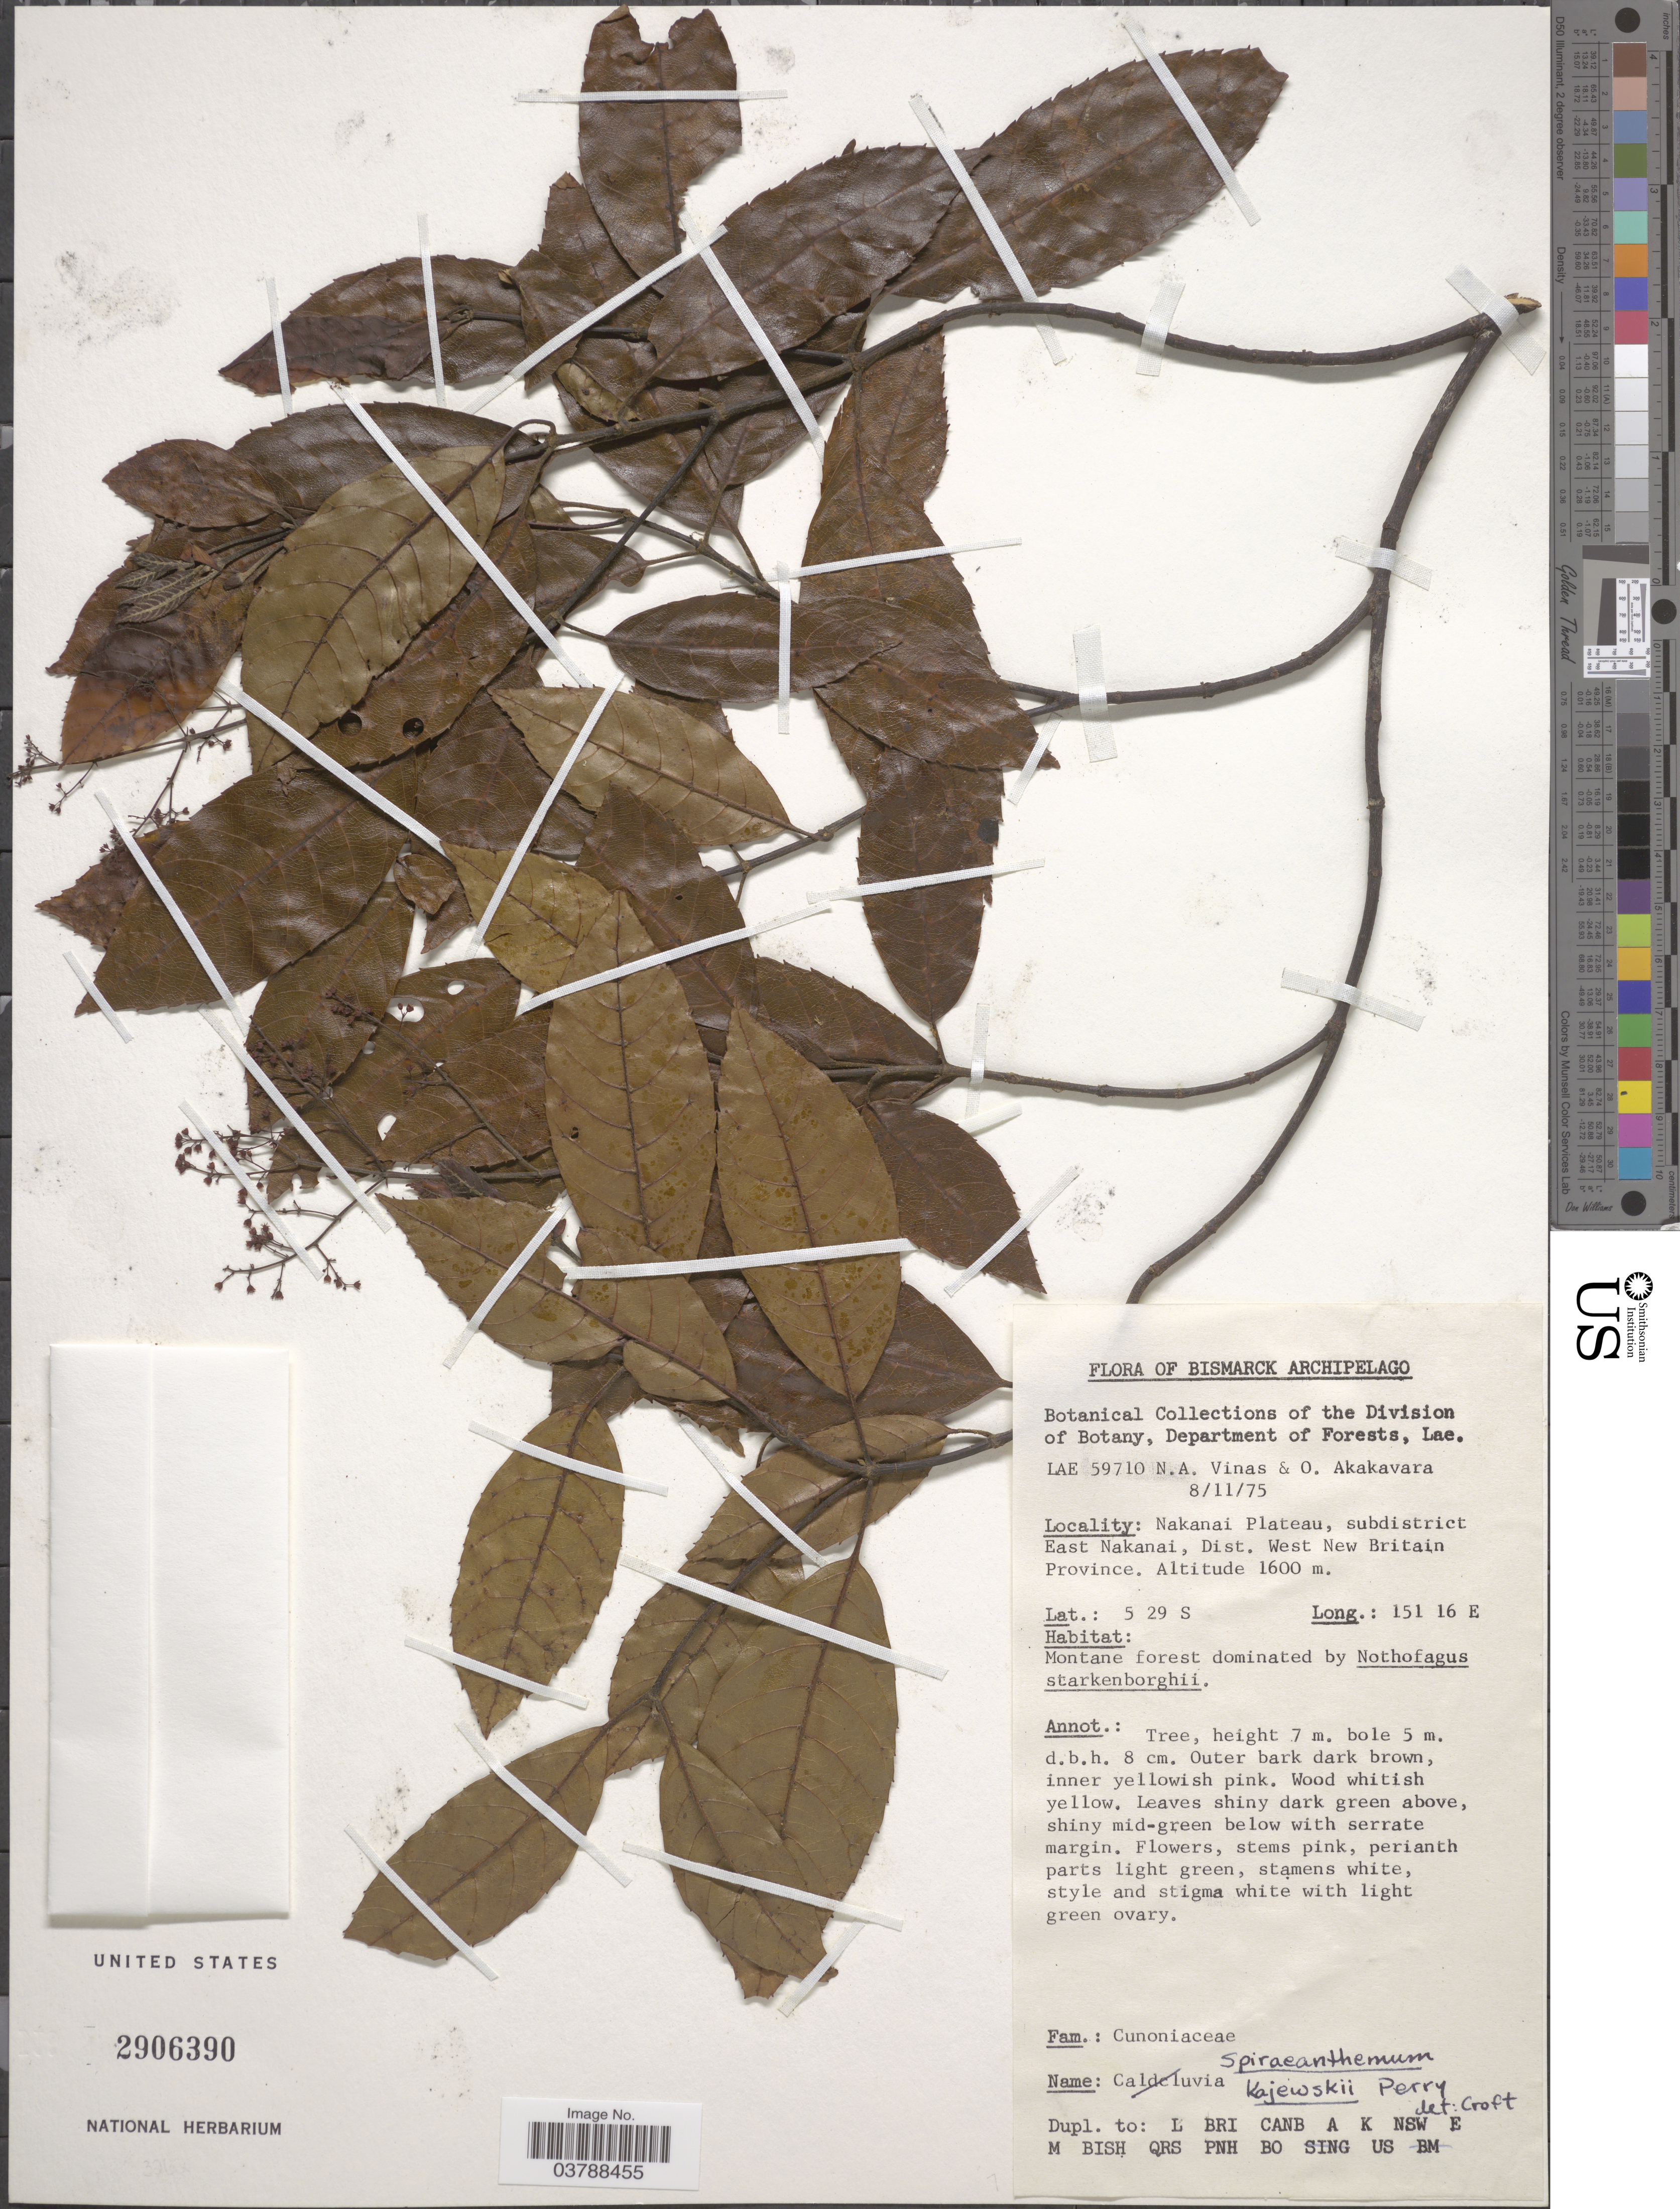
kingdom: Plantae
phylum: Tracheophyta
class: Magnoliopsida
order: Oxalidales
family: Cunoniaceae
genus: Spiraeanthemum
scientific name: Spiraeanthemum macgillivrayi subsp. kajewskii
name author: (L.M. Perry) Hoogland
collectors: N. Vinas & O. Akakavara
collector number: LAE59710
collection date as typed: Transcribed d/m/y: 8/11/75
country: Papua New Guinea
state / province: West New Britain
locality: Bismarck Archipelago. Nakanai Plateau, subdistrict East Nakanai, Dist. West New Britain Province.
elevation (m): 1600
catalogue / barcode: US 2906390